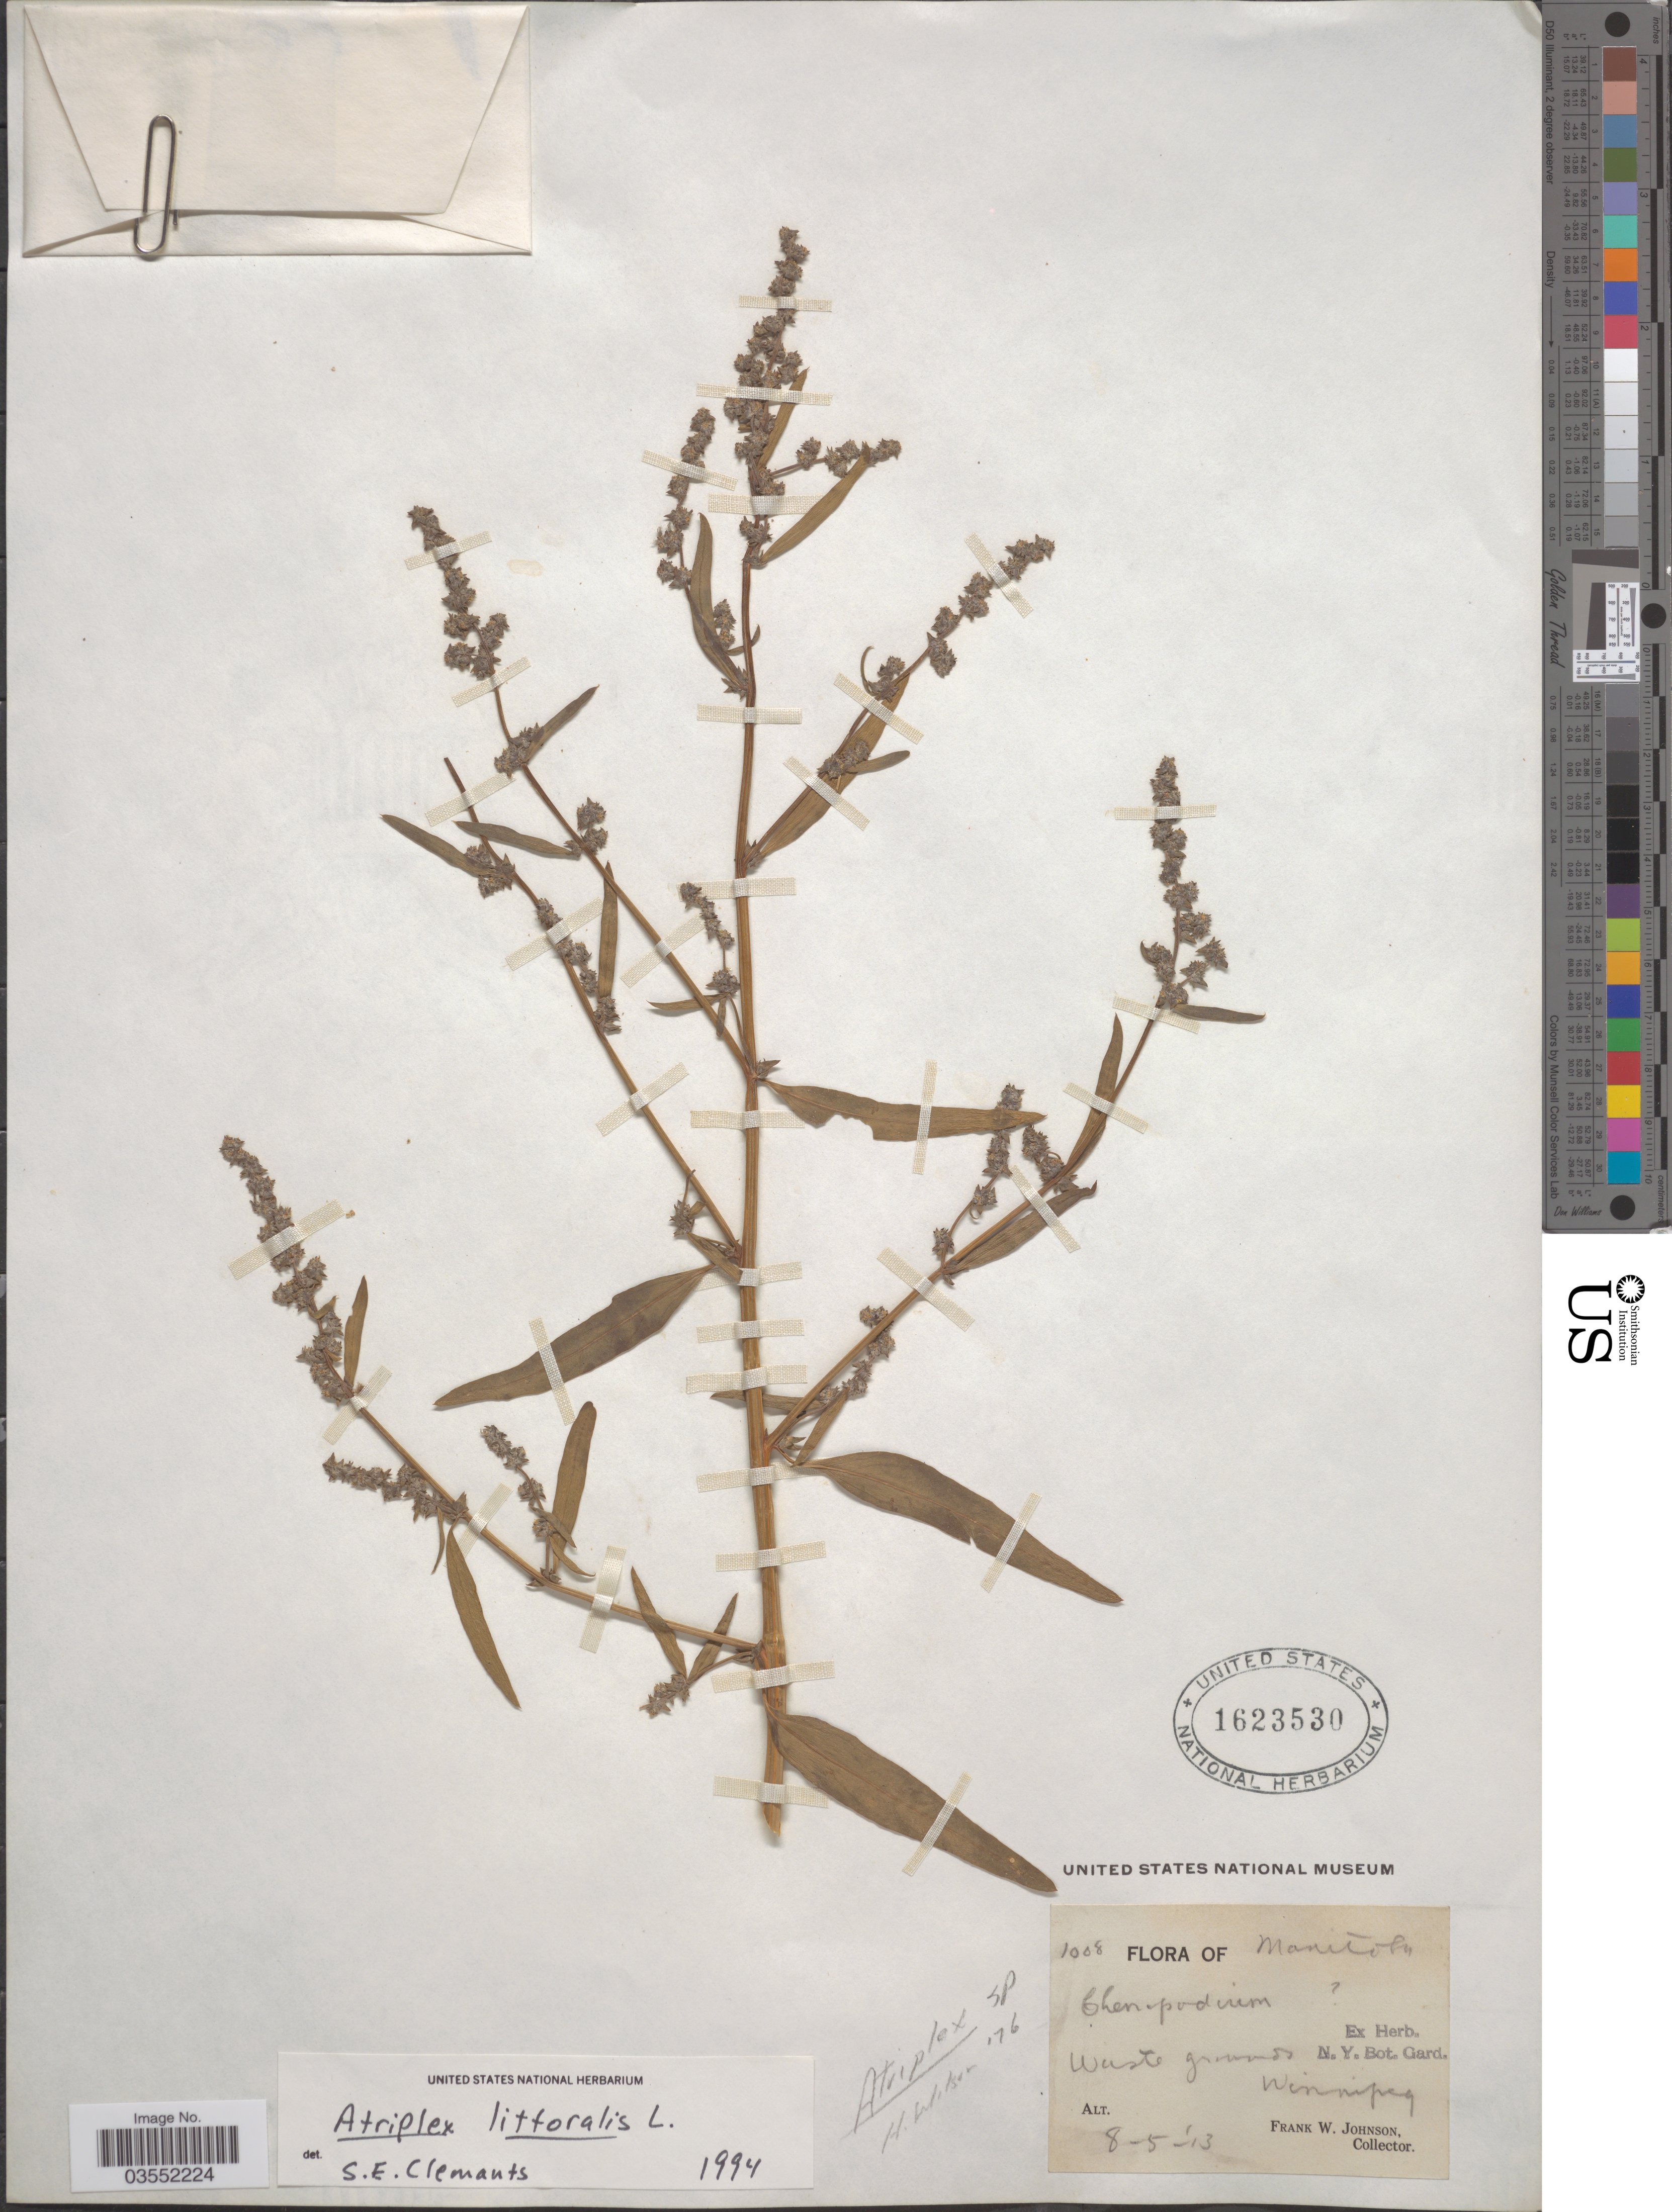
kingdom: Plantae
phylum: Tracheophyta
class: Magnoliopsida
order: Caryophyllales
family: Amaranthaceae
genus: Atriplex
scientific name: Atriplex littoralis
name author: L.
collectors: F. W. Johnson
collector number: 1008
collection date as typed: Transcribed d/m/y: 8/5/13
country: Canada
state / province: Manitoba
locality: Waste grounds. Winnipeg.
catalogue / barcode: US 1623530